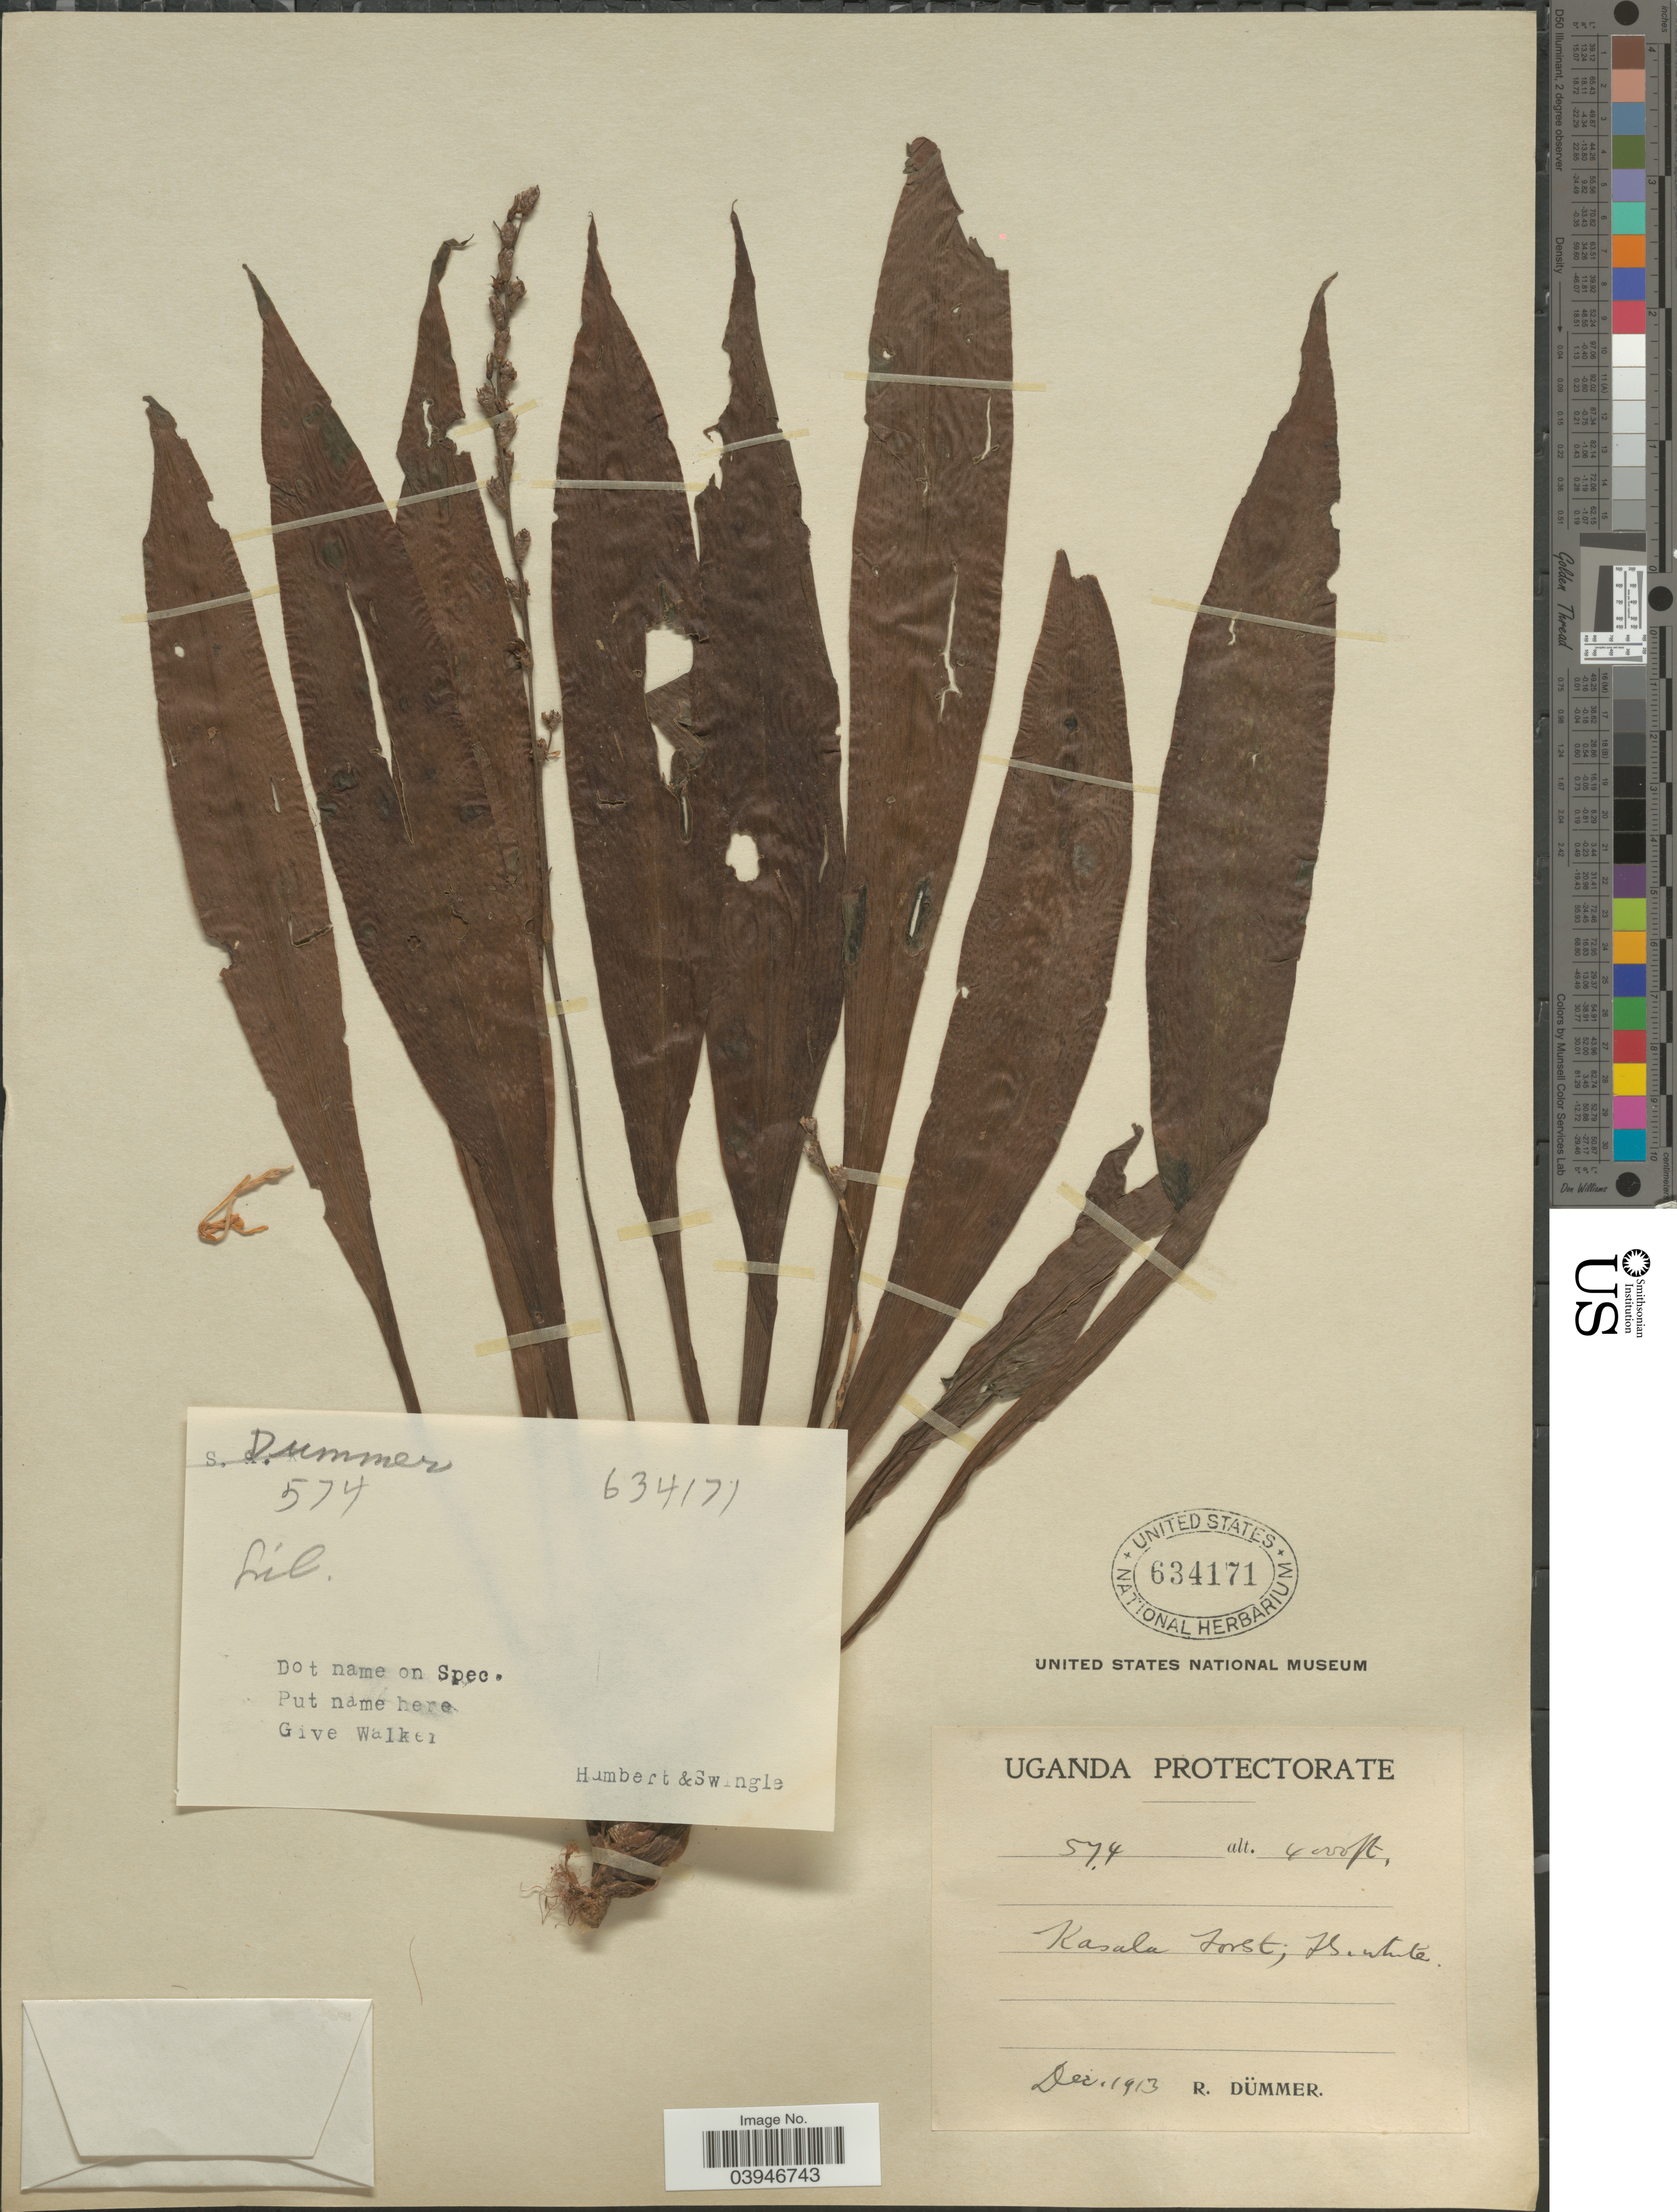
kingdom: Plantae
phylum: Tracheophyta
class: Liliopsida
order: Liliales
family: Liliaceae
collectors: R. A. Dümmer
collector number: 574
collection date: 1913-12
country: Uganda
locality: Uganda Protectorate. Kasala Forest.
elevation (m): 1219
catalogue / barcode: US 634171